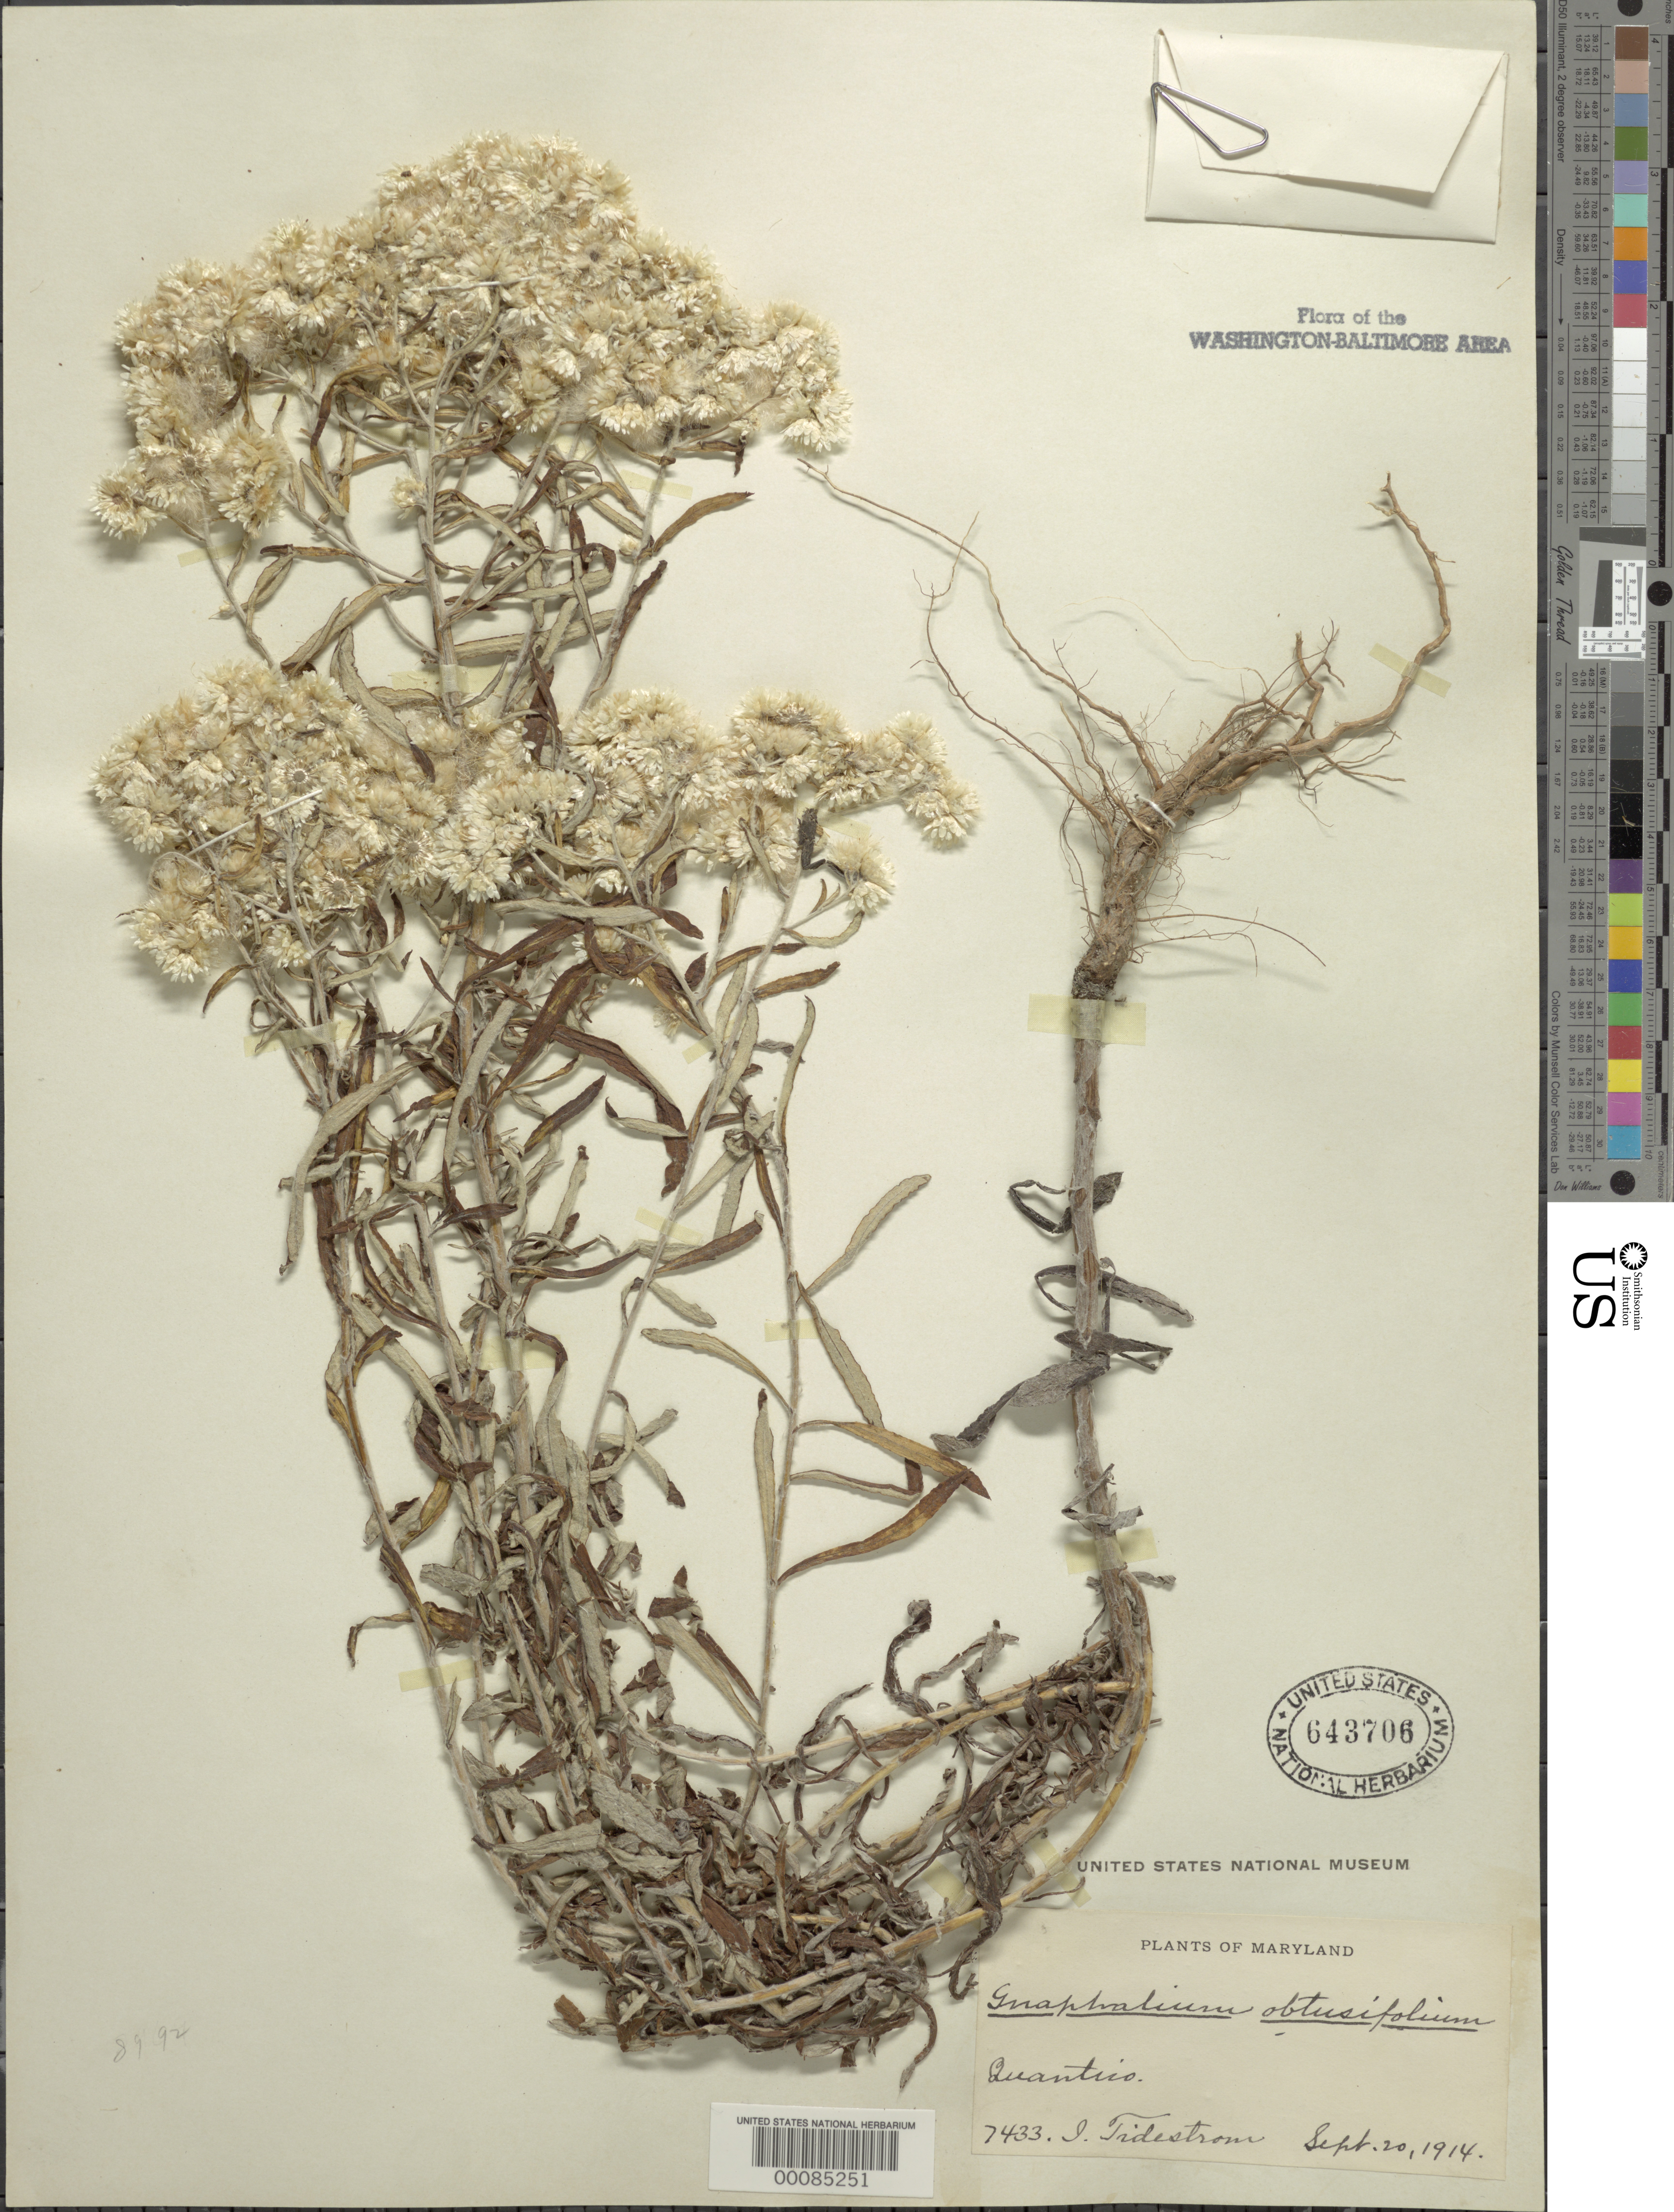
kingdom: Plantae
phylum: Tracheophyta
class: Magnoliopsida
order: Asterales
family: Asteraceae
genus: Pseudognaphalium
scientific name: Pseudognaphalium obtusifolium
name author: (L.) Hilliard & B.L. Burtt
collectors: I. F. Tidestrom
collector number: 7433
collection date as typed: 20 Sep 1914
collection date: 1914-09-20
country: United States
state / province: Virginia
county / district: Prince William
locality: Quantico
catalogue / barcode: US 643706